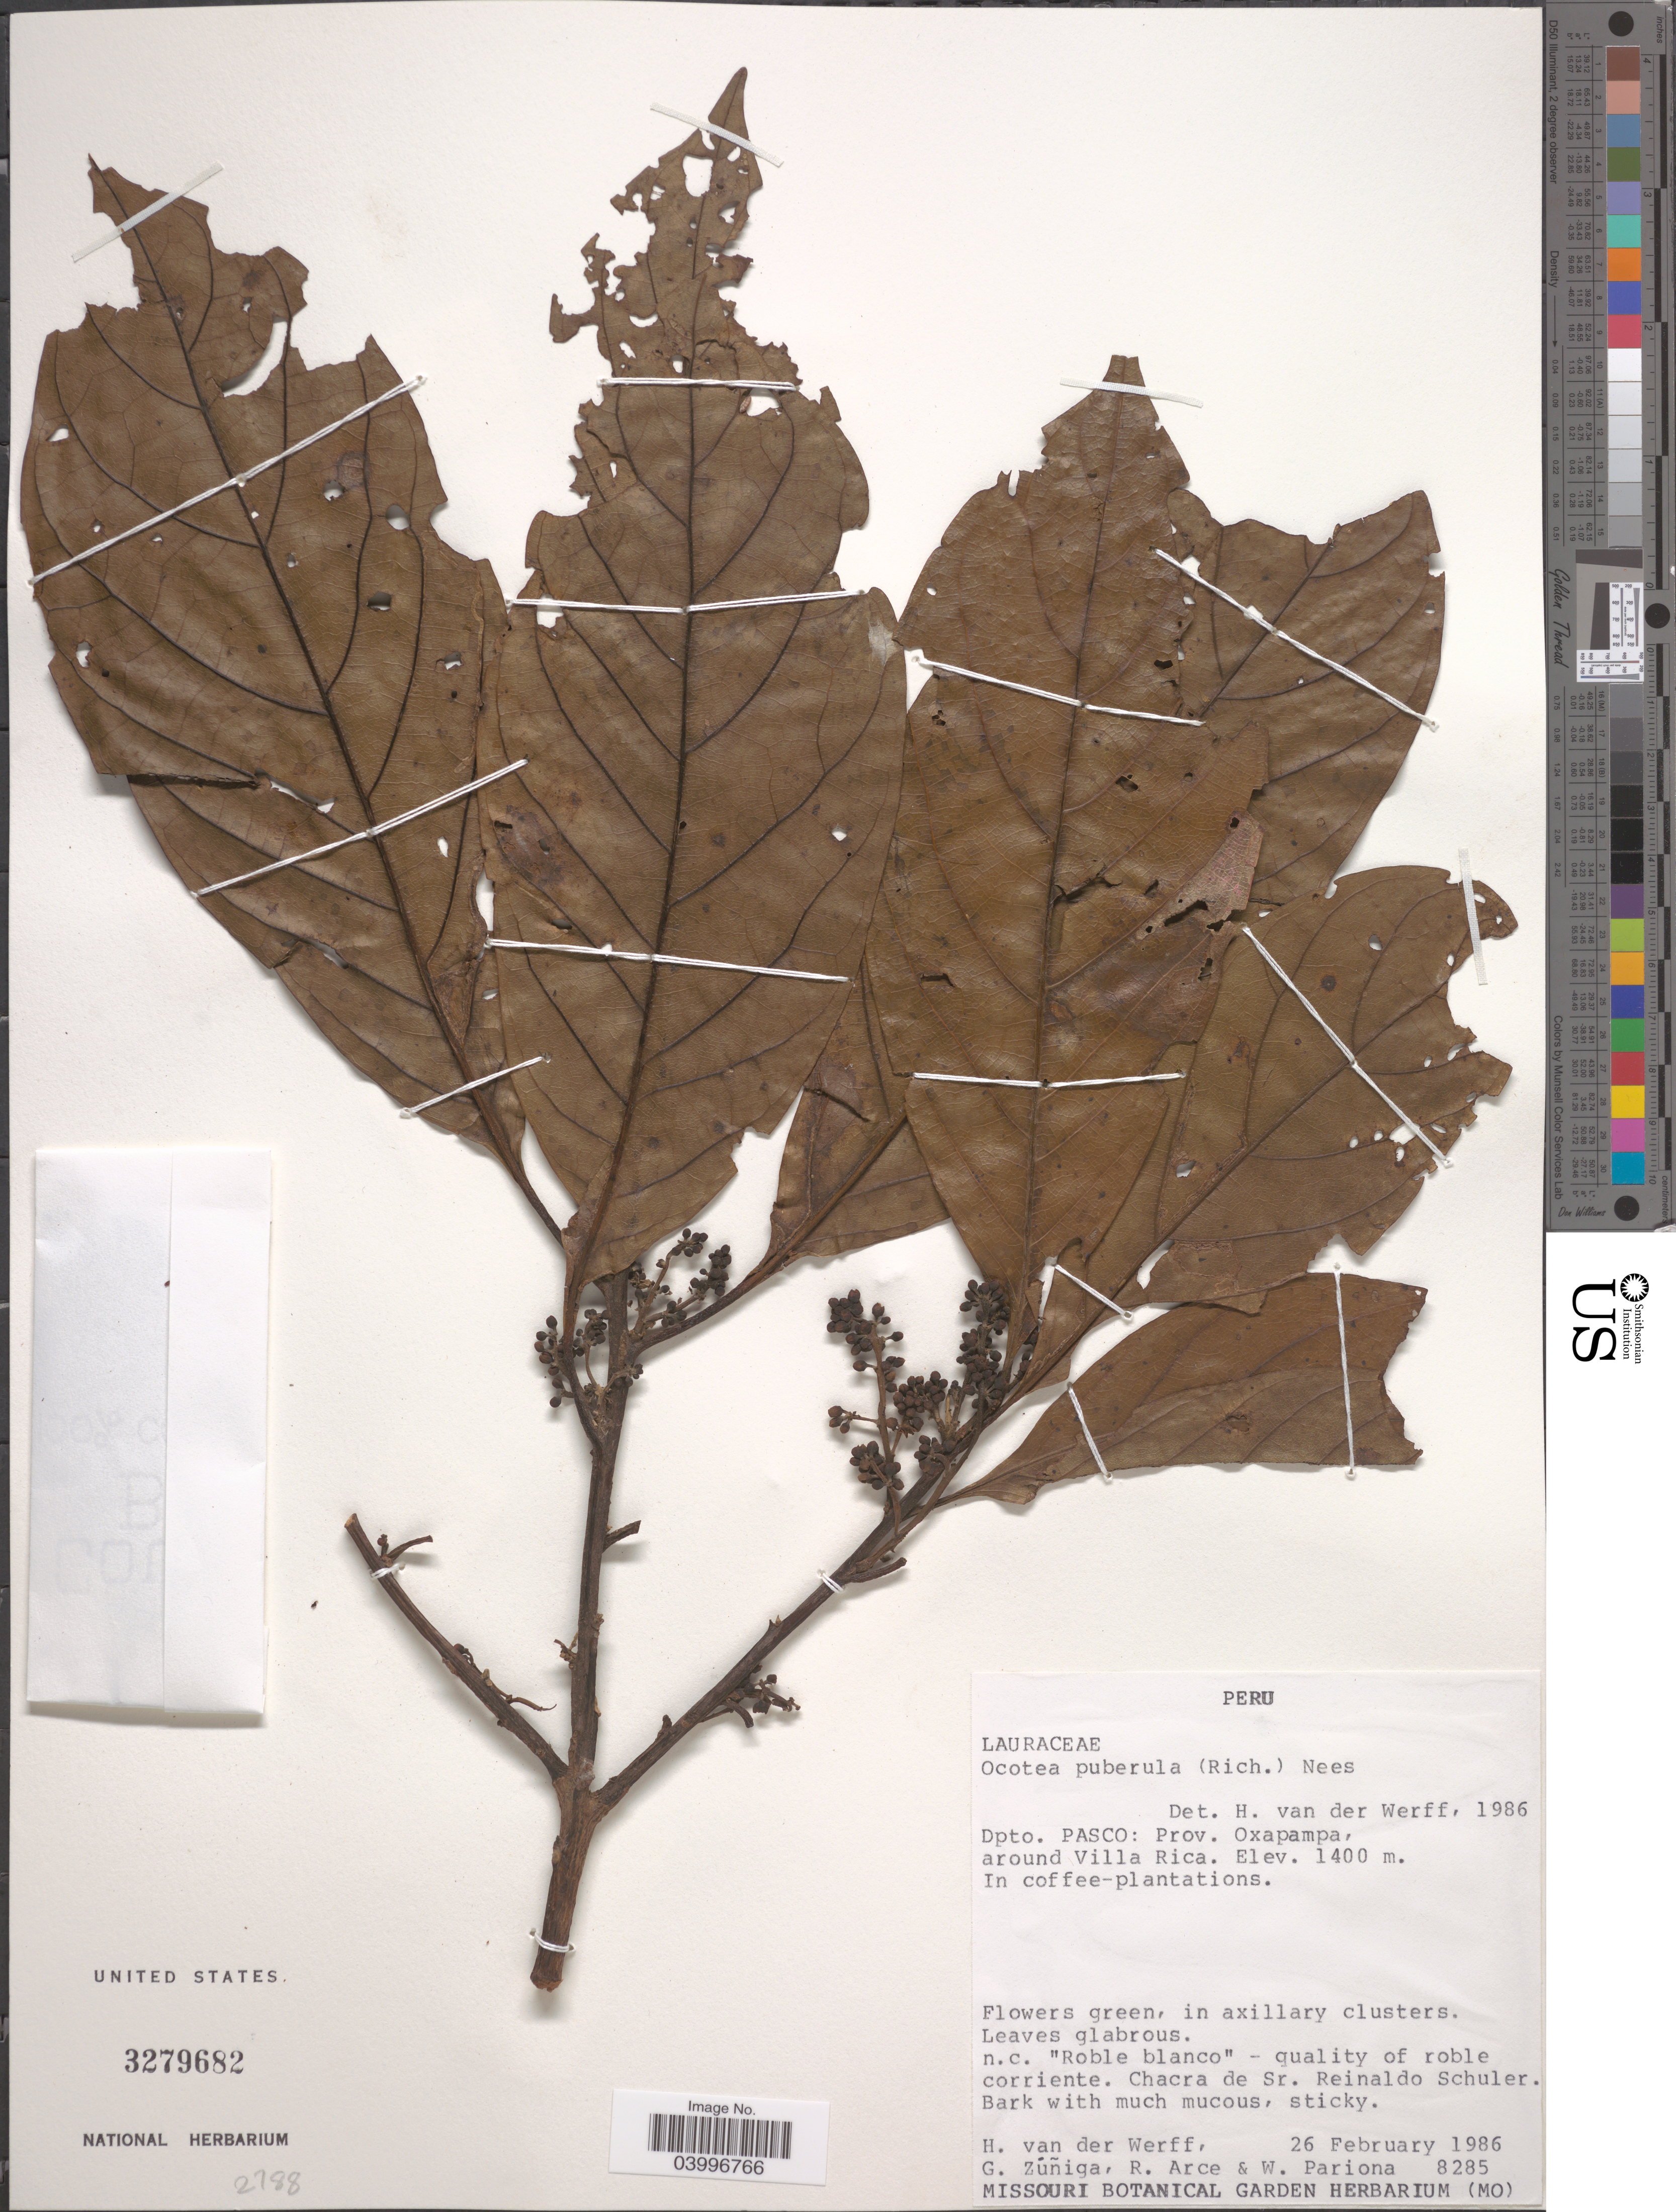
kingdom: Plantae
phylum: Tracheophyta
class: Magnoliopsida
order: Laurales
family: Lauraceae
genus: Ocotea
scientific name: Ocotea puberula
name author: (Rich.) Nees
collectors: H. van der Werff, G. Zuniga, R. Arce & W. Pariona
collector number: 8285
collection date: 1986-02-26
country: Peru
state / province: Pasco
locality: Dpto. Pasco: Prov. Oxapampa, around Villa Rica.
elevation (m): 1400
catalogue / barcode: US 3279682